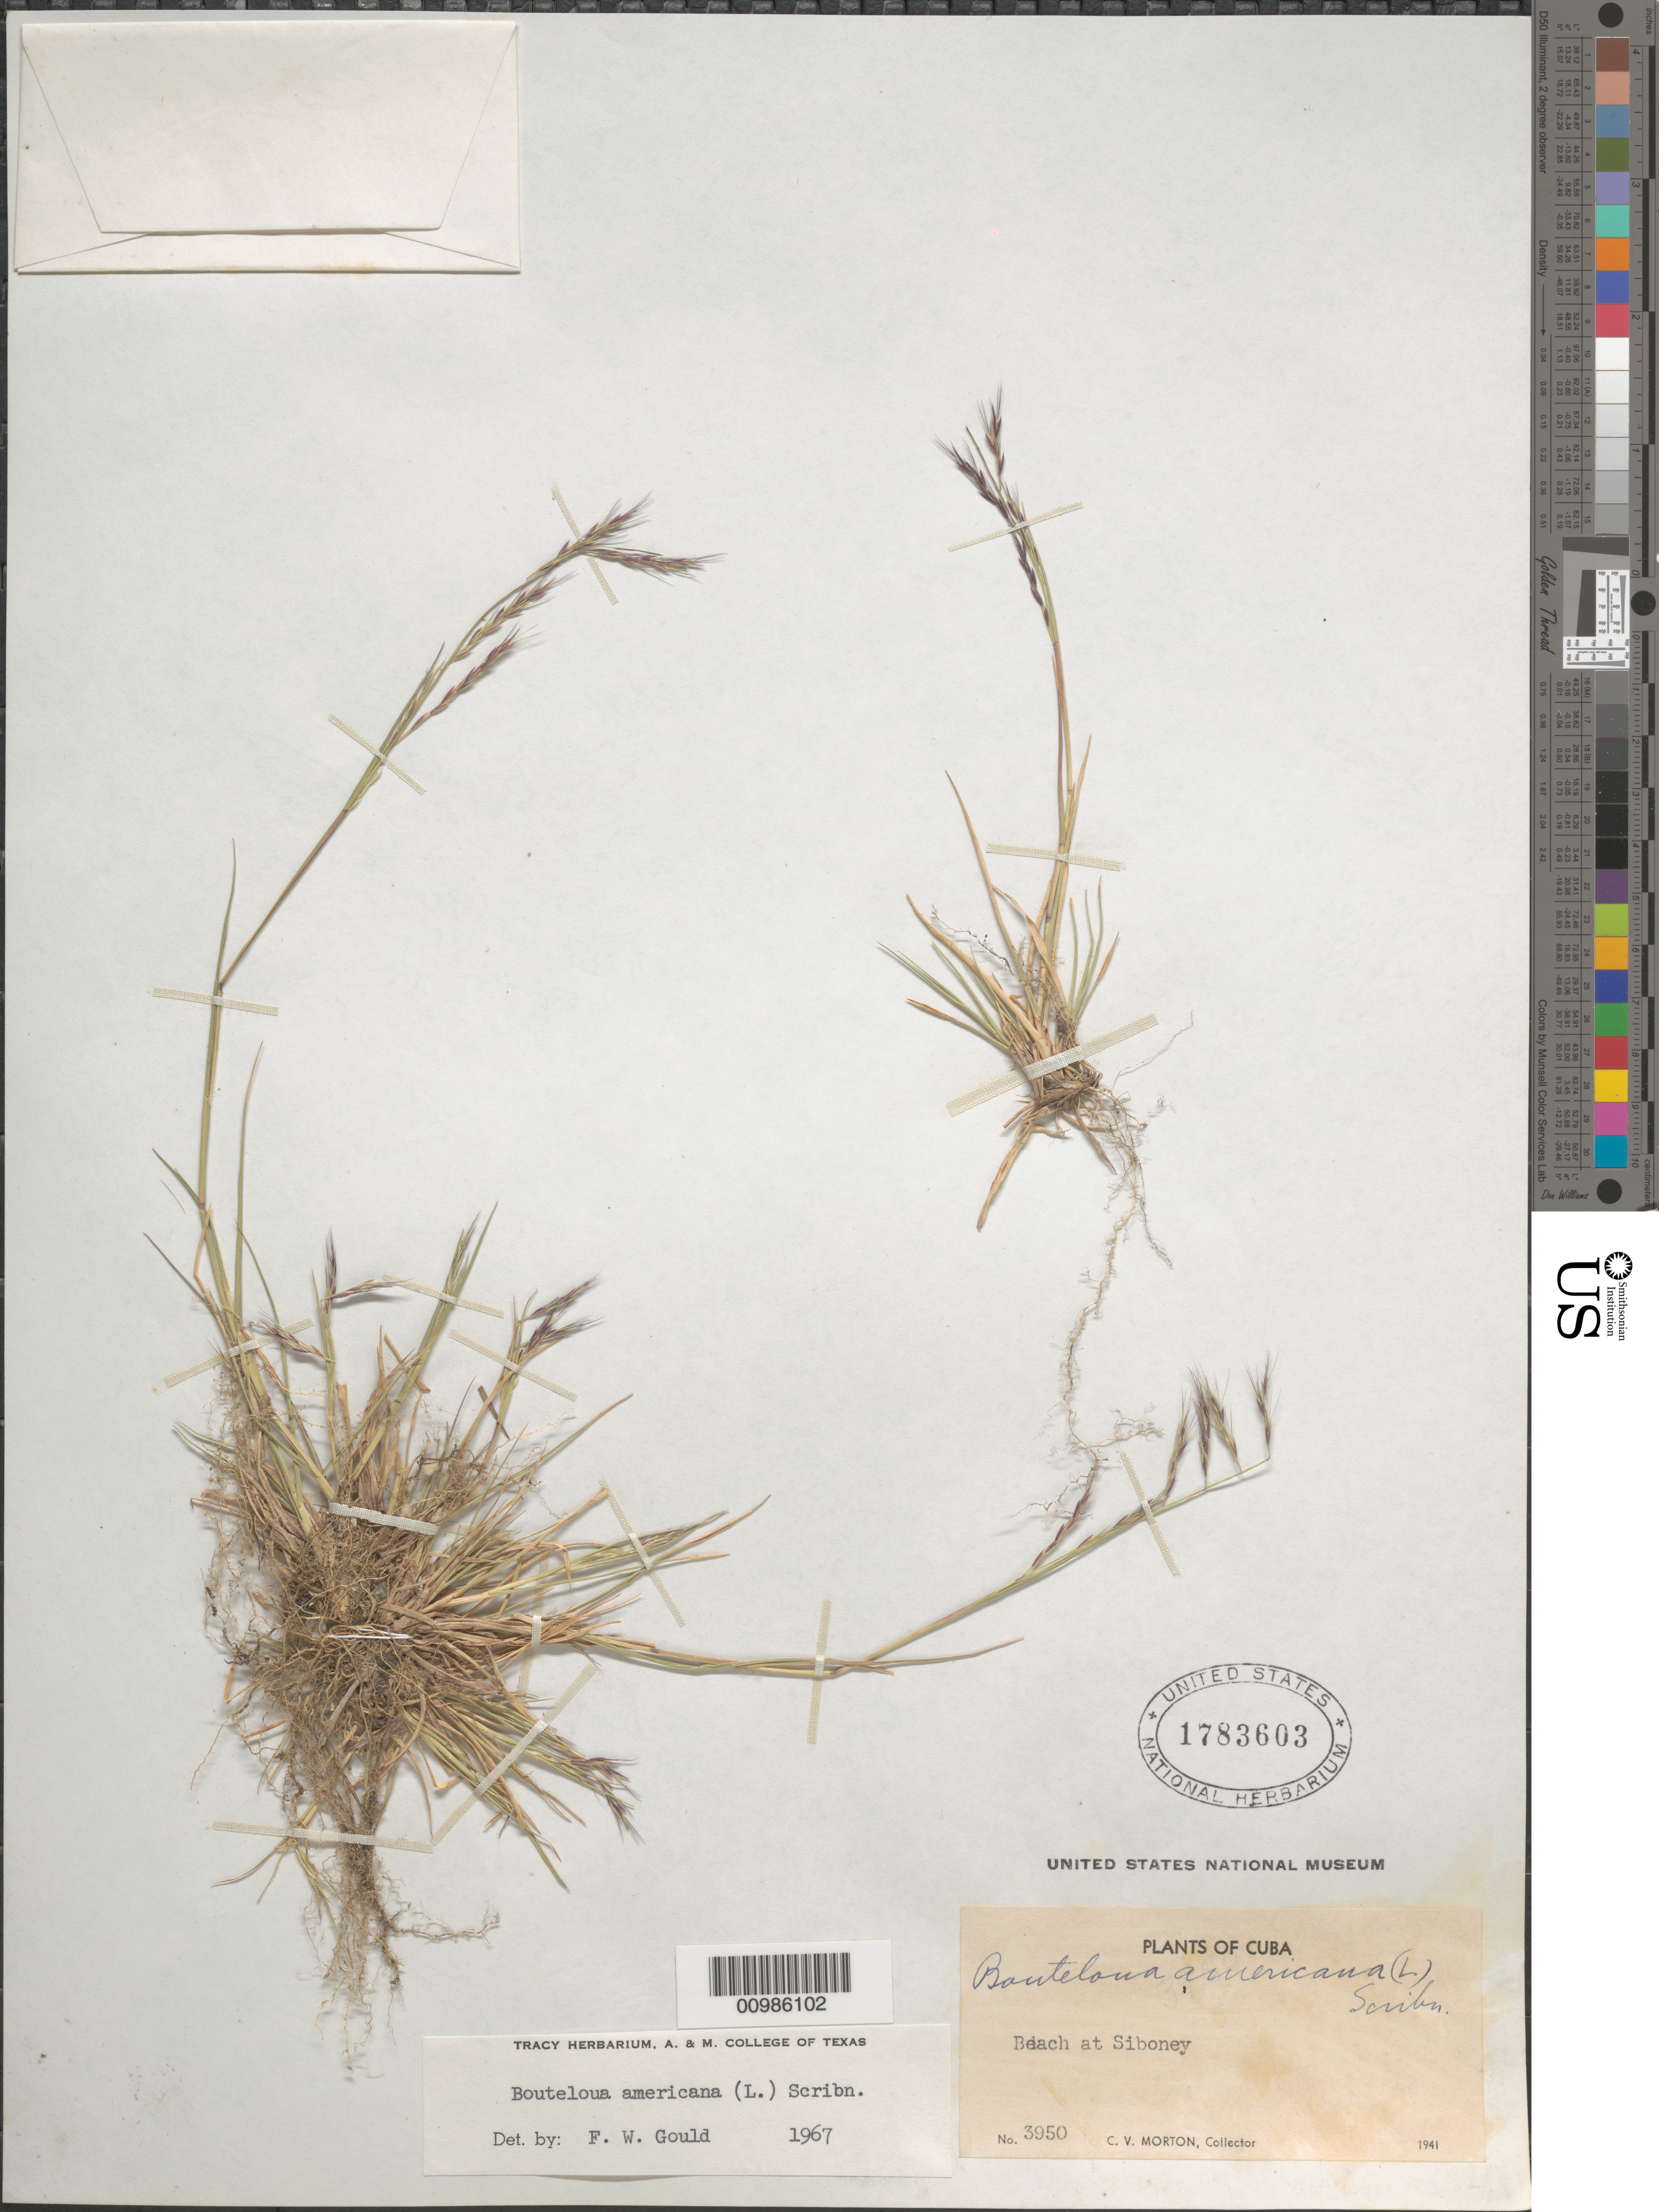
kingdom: Plantae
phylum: Tracheophyta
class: Liliopsida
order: Poales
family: Poaceae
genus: Bouteloua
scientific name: Bouteloua americana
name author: (L.) Scribn.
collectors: C. V. Morton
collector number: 3950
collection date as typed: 1941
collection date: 1941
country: Cuba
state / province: Santiago de Cuba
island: Cuba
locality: Siboney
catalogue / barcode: US 1783603